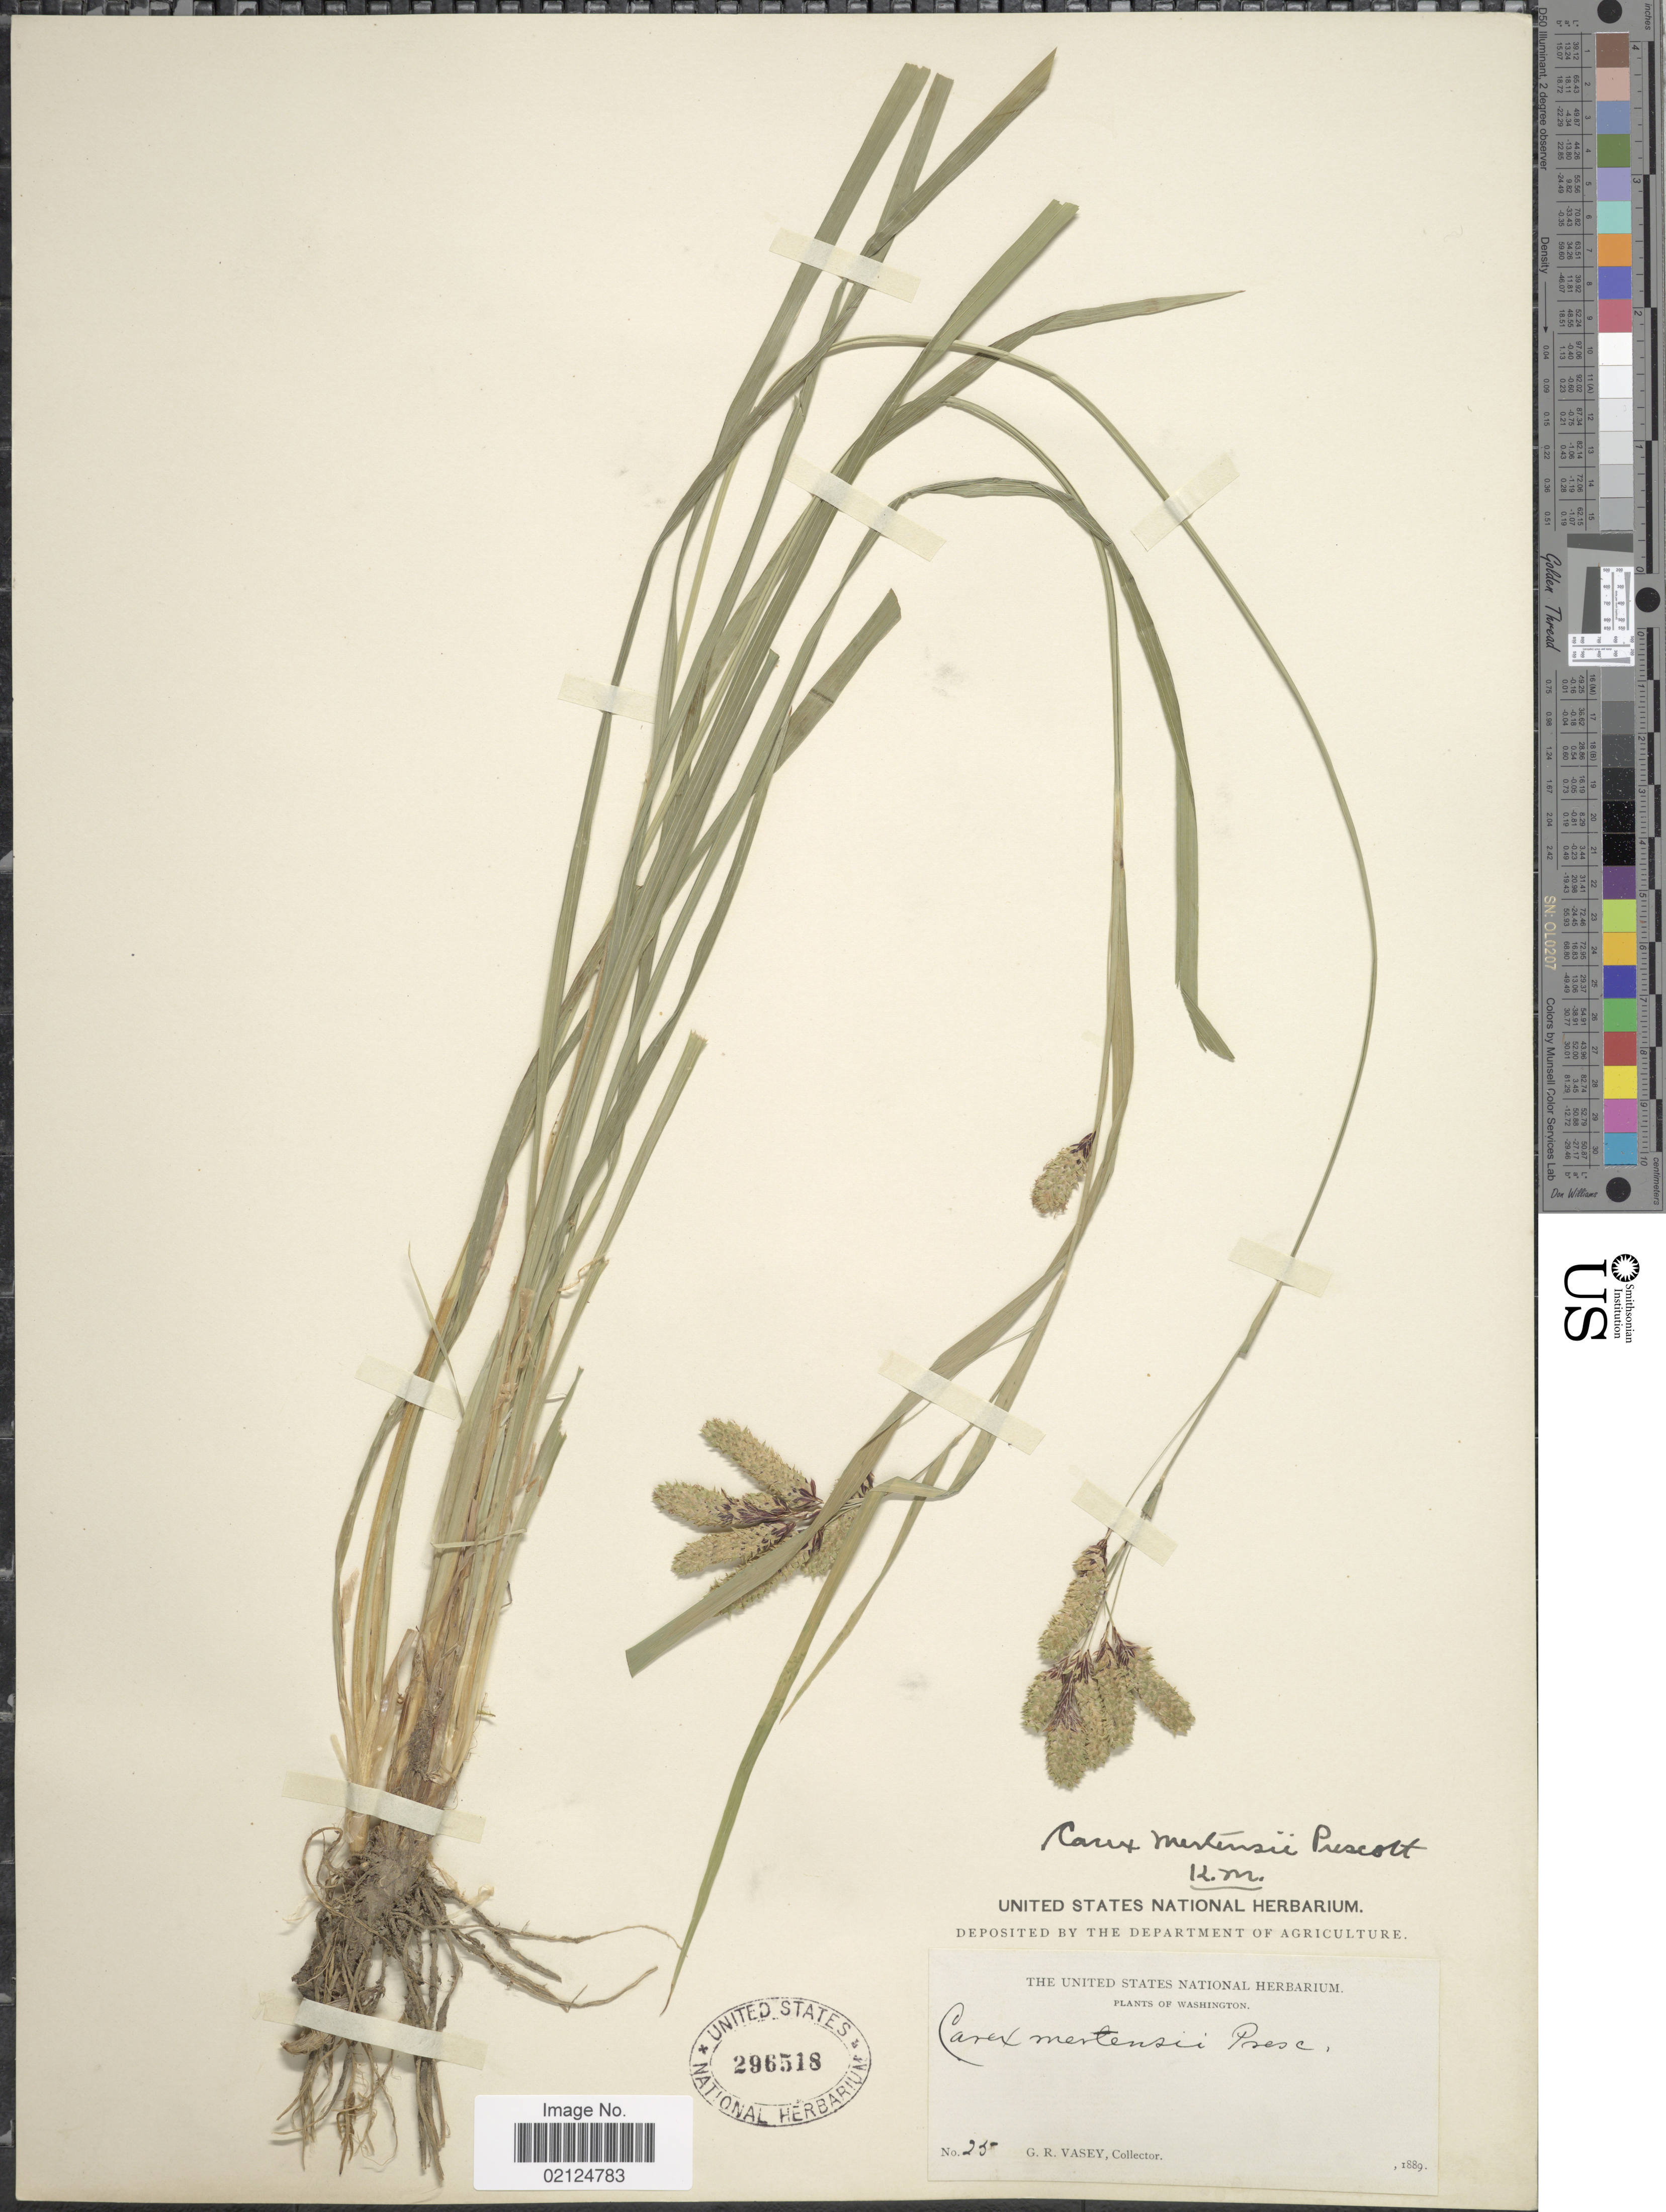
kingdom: Plantae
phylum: Tracheophyta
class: Liliopsida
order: Poales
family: Cyperaceae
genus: Carex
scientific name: Carex mertensii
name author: J.D. Prescott ex Bong.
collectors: G. R. Vasey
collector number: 25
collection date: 1889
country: United States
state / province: Washington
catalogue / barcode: US 296518